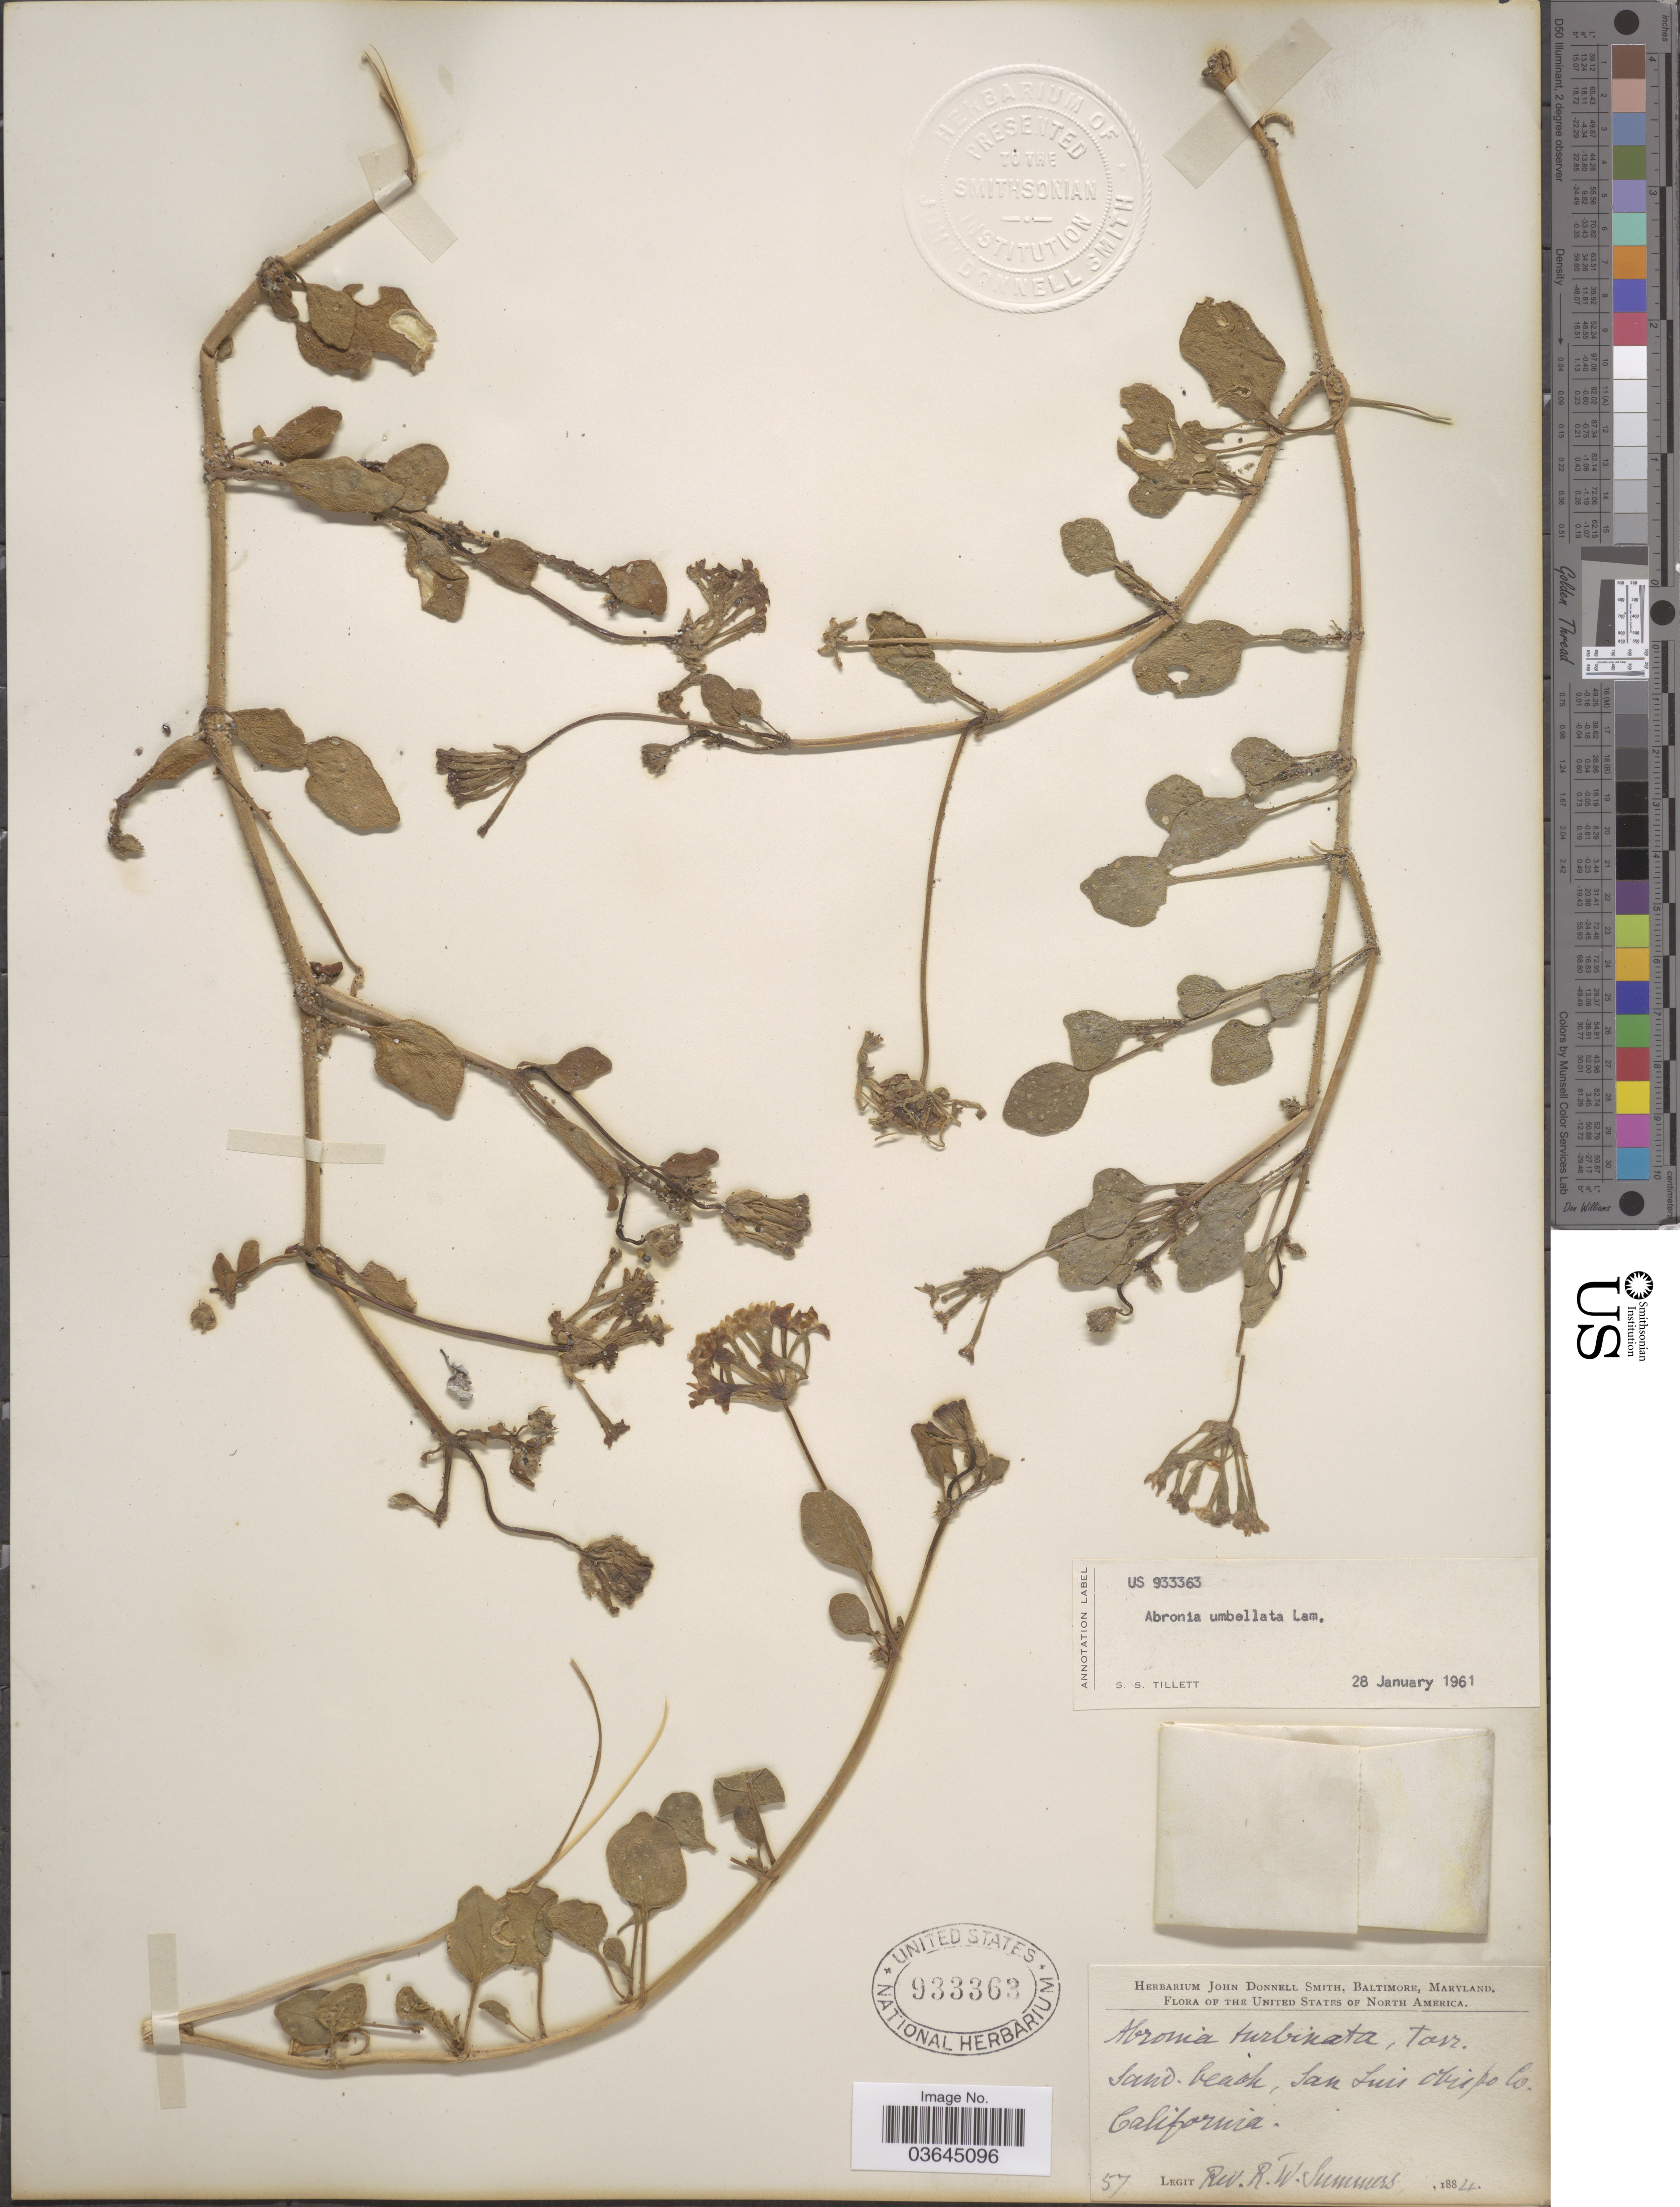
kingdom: Plantae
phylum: Tracheophyta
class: Magnoliopsida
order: Caryophyllales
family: Nyctaginaceae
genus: Abronia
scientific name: Abronia gracilis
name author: Benth.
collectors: R. Summers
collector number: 57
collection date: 1884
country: United States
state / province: California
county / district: San Luis Obispo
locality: San Luis Obispo Co.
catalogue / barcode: US 933363